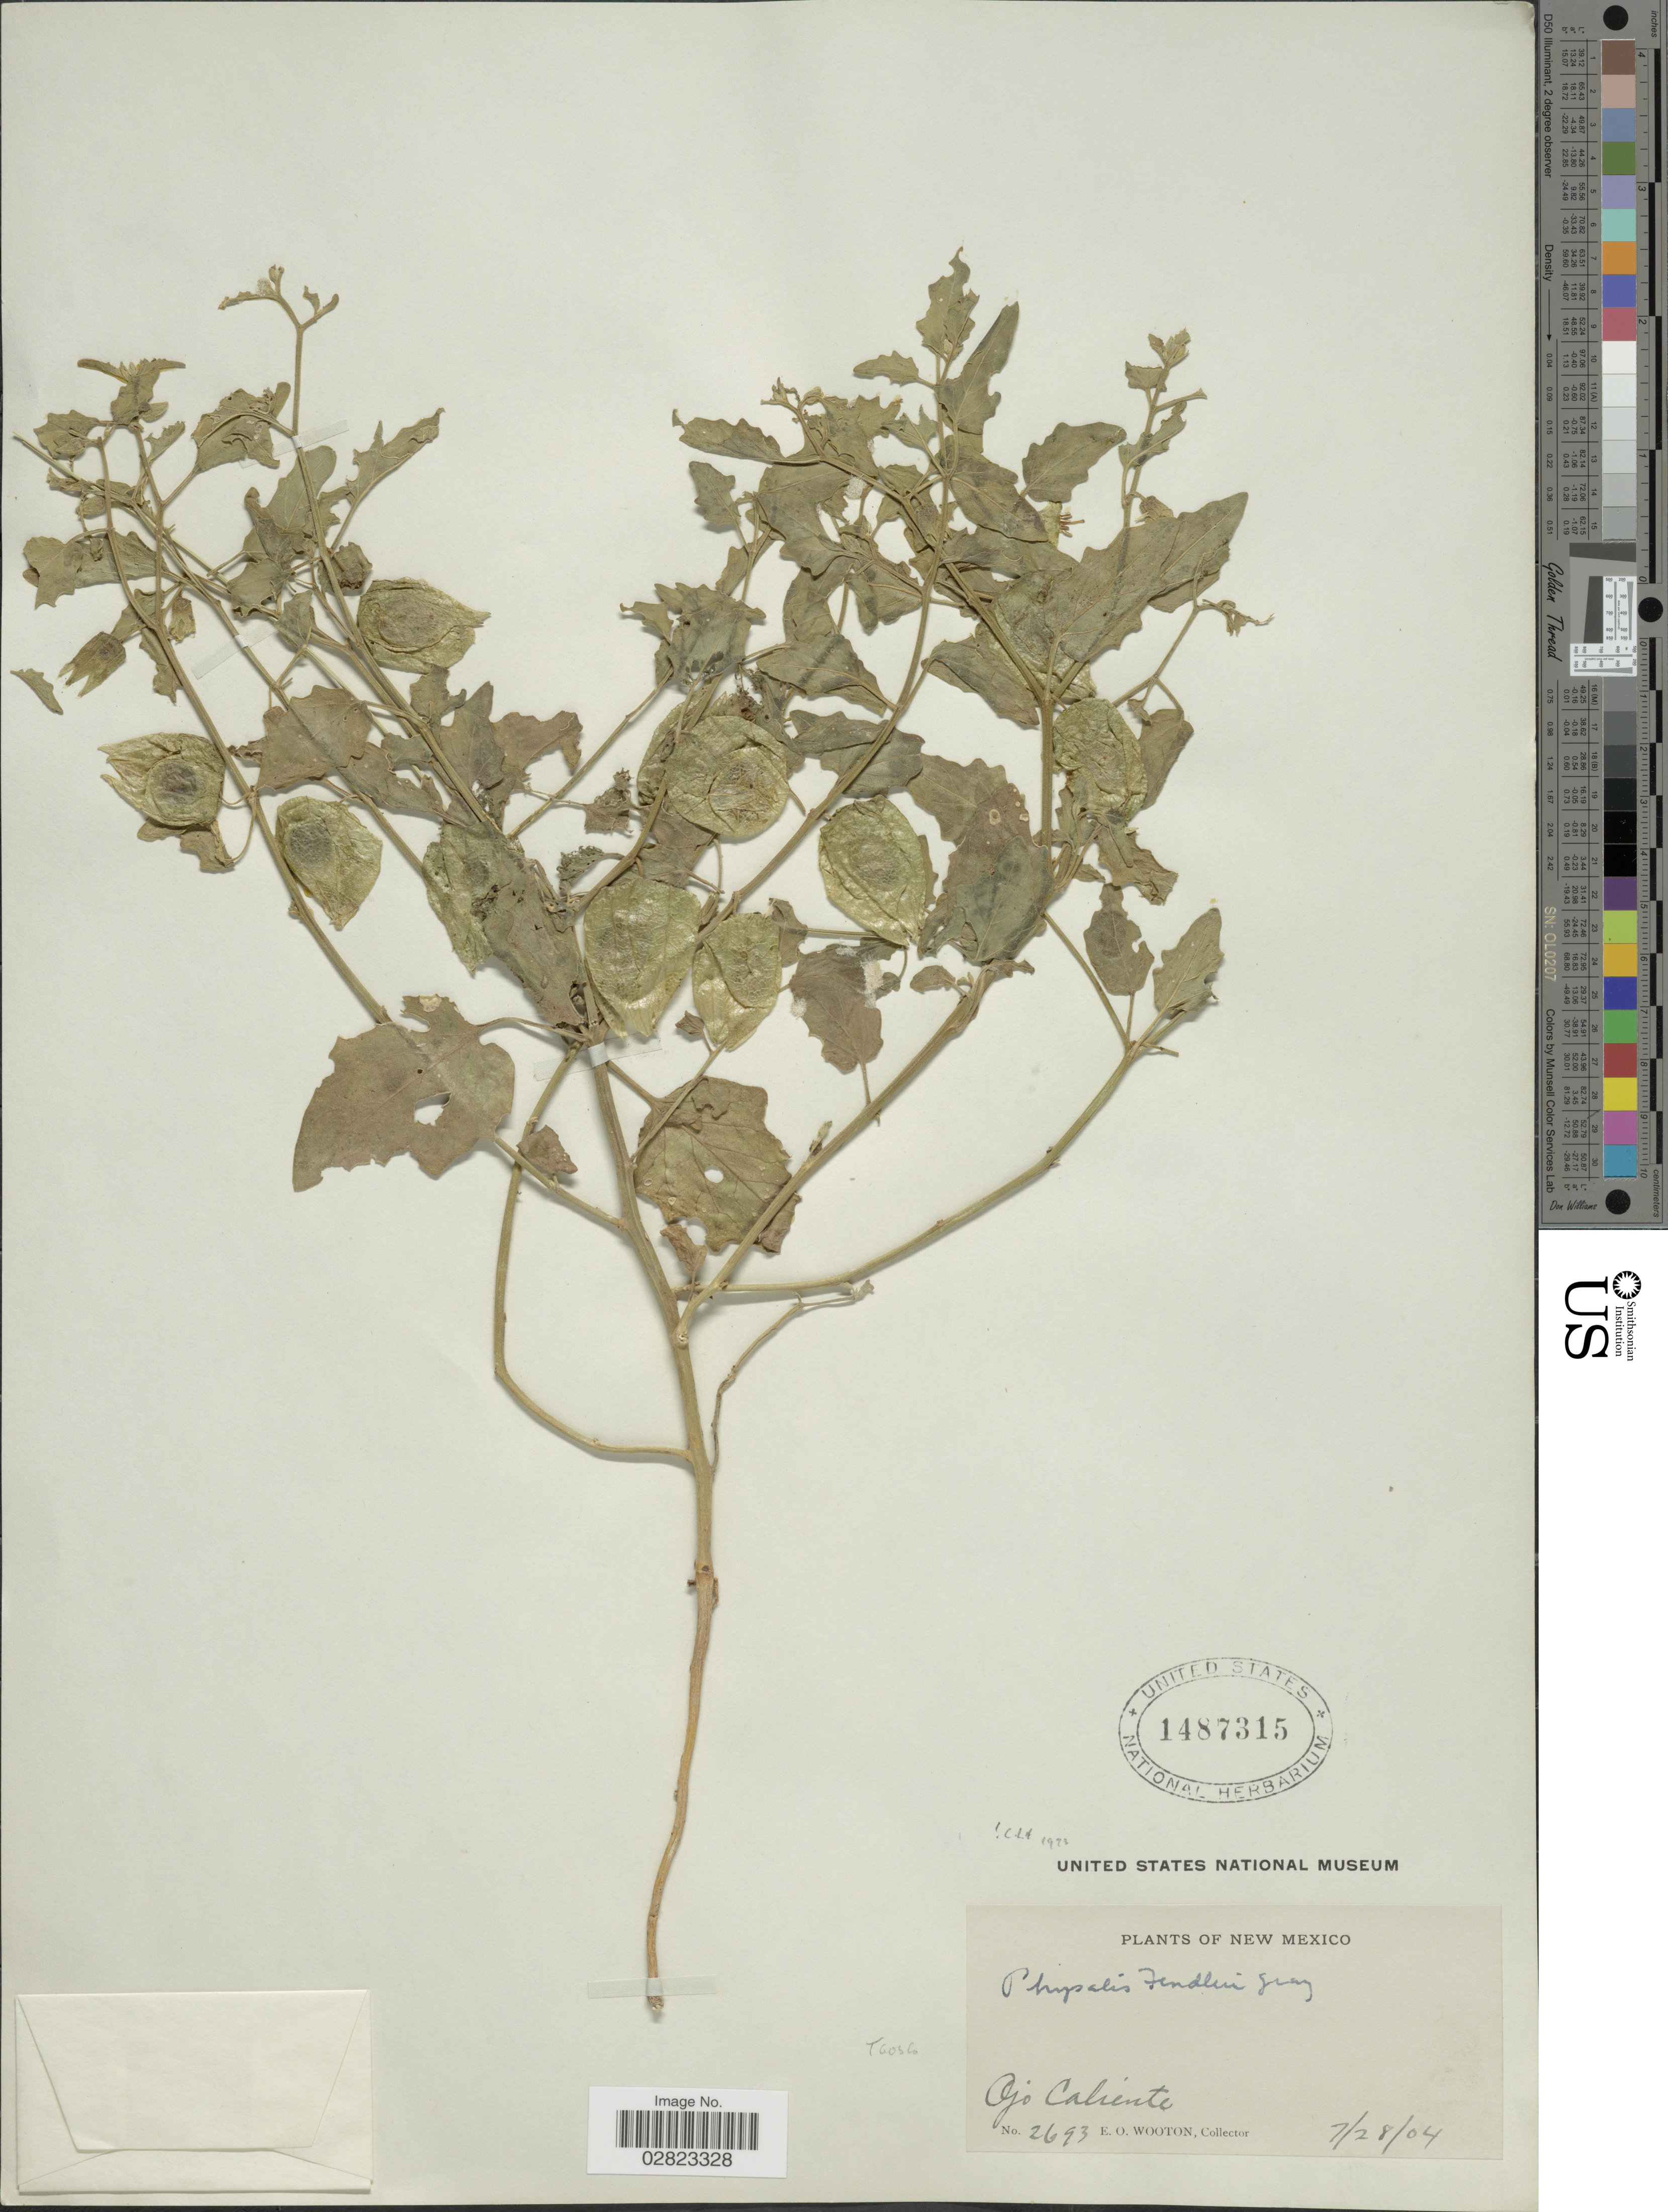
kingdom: Plantae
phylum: Tracheophyta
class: Magnoliopsida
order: Solanales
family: Solanaceae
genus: Physalis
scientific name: Physalis fendleri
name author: A. Gray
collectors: E. O. Wooton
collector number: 2693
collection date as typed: Transcribed d/m/y: 28/7/4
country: United States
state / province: New Mexico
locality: Ojo Caliente. Taos Co.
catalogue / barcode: US 1487315